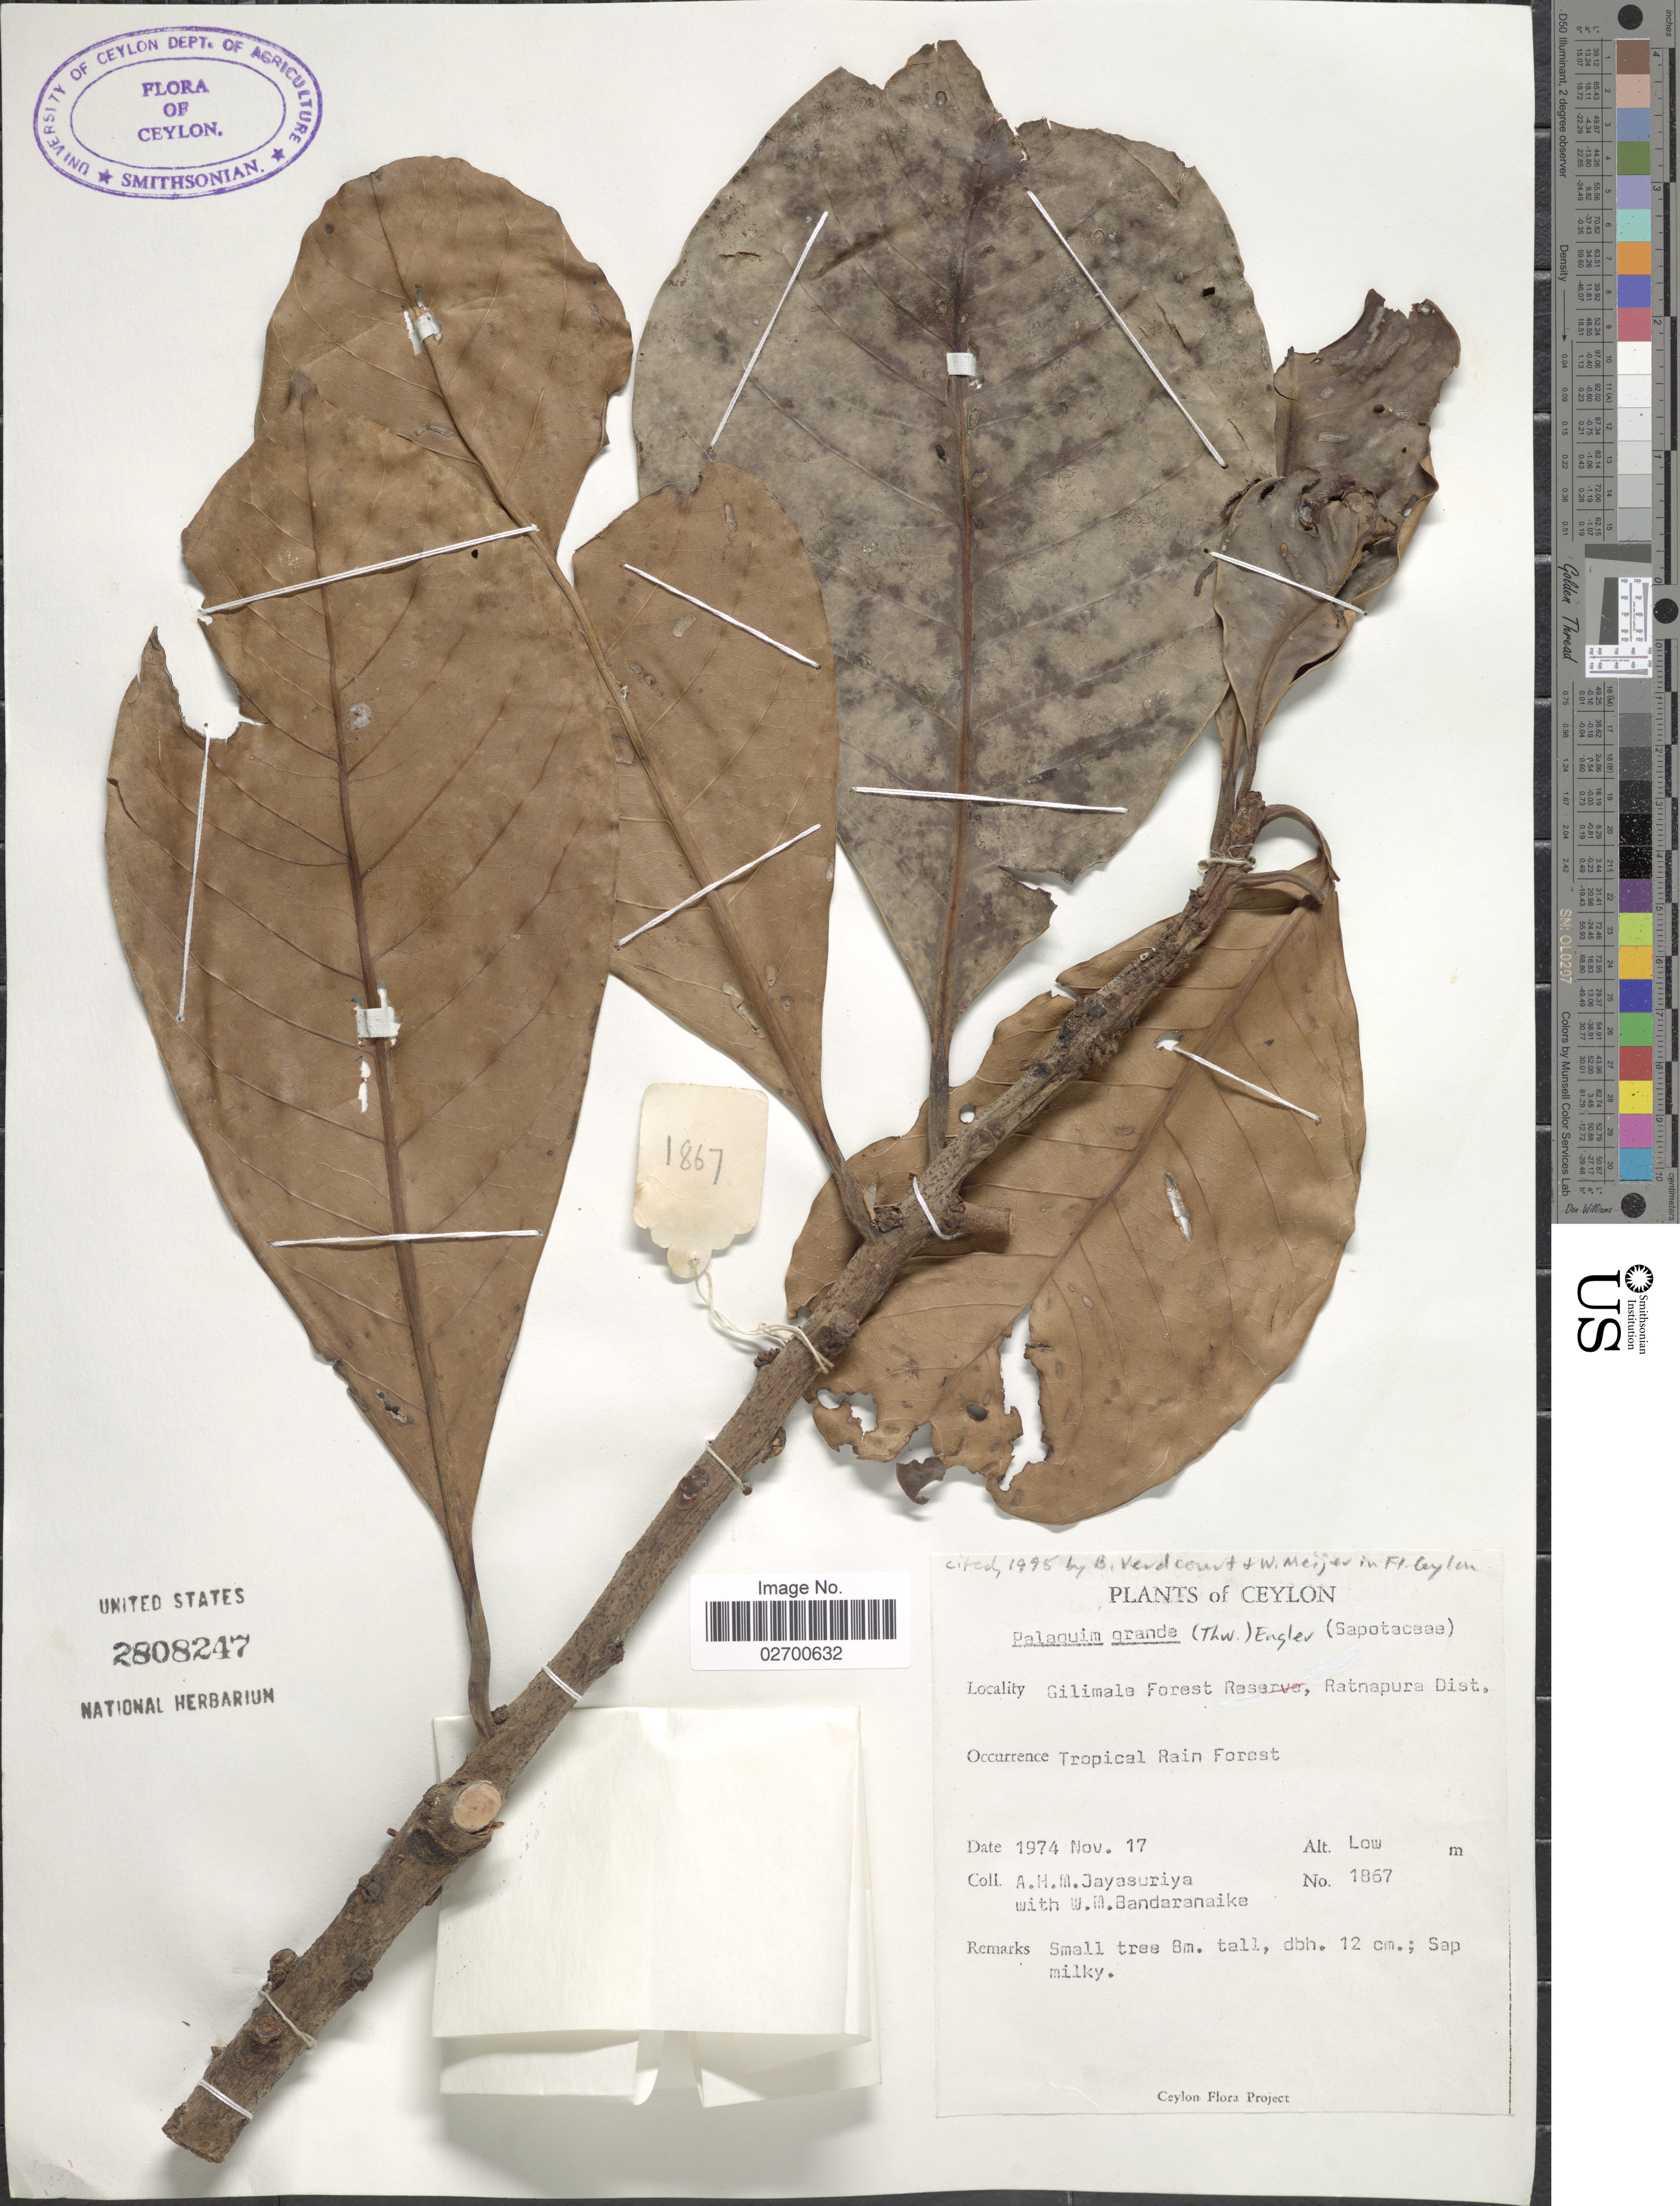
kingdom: Plantae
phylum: Tracheophyta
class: Magnoliopsida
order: Ericales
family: Sapotaceae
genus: Palaquium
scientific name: Palaquium grande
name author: (Thwaites) Engl.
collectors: A. H. Jayasuriya & W. Bandaranaike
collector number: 1857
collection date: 1974-11-17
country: Sri Lanka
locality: Gilimala Forest Reserva, Ratnapura Dist. Ceylon.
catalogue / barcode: US 2808247